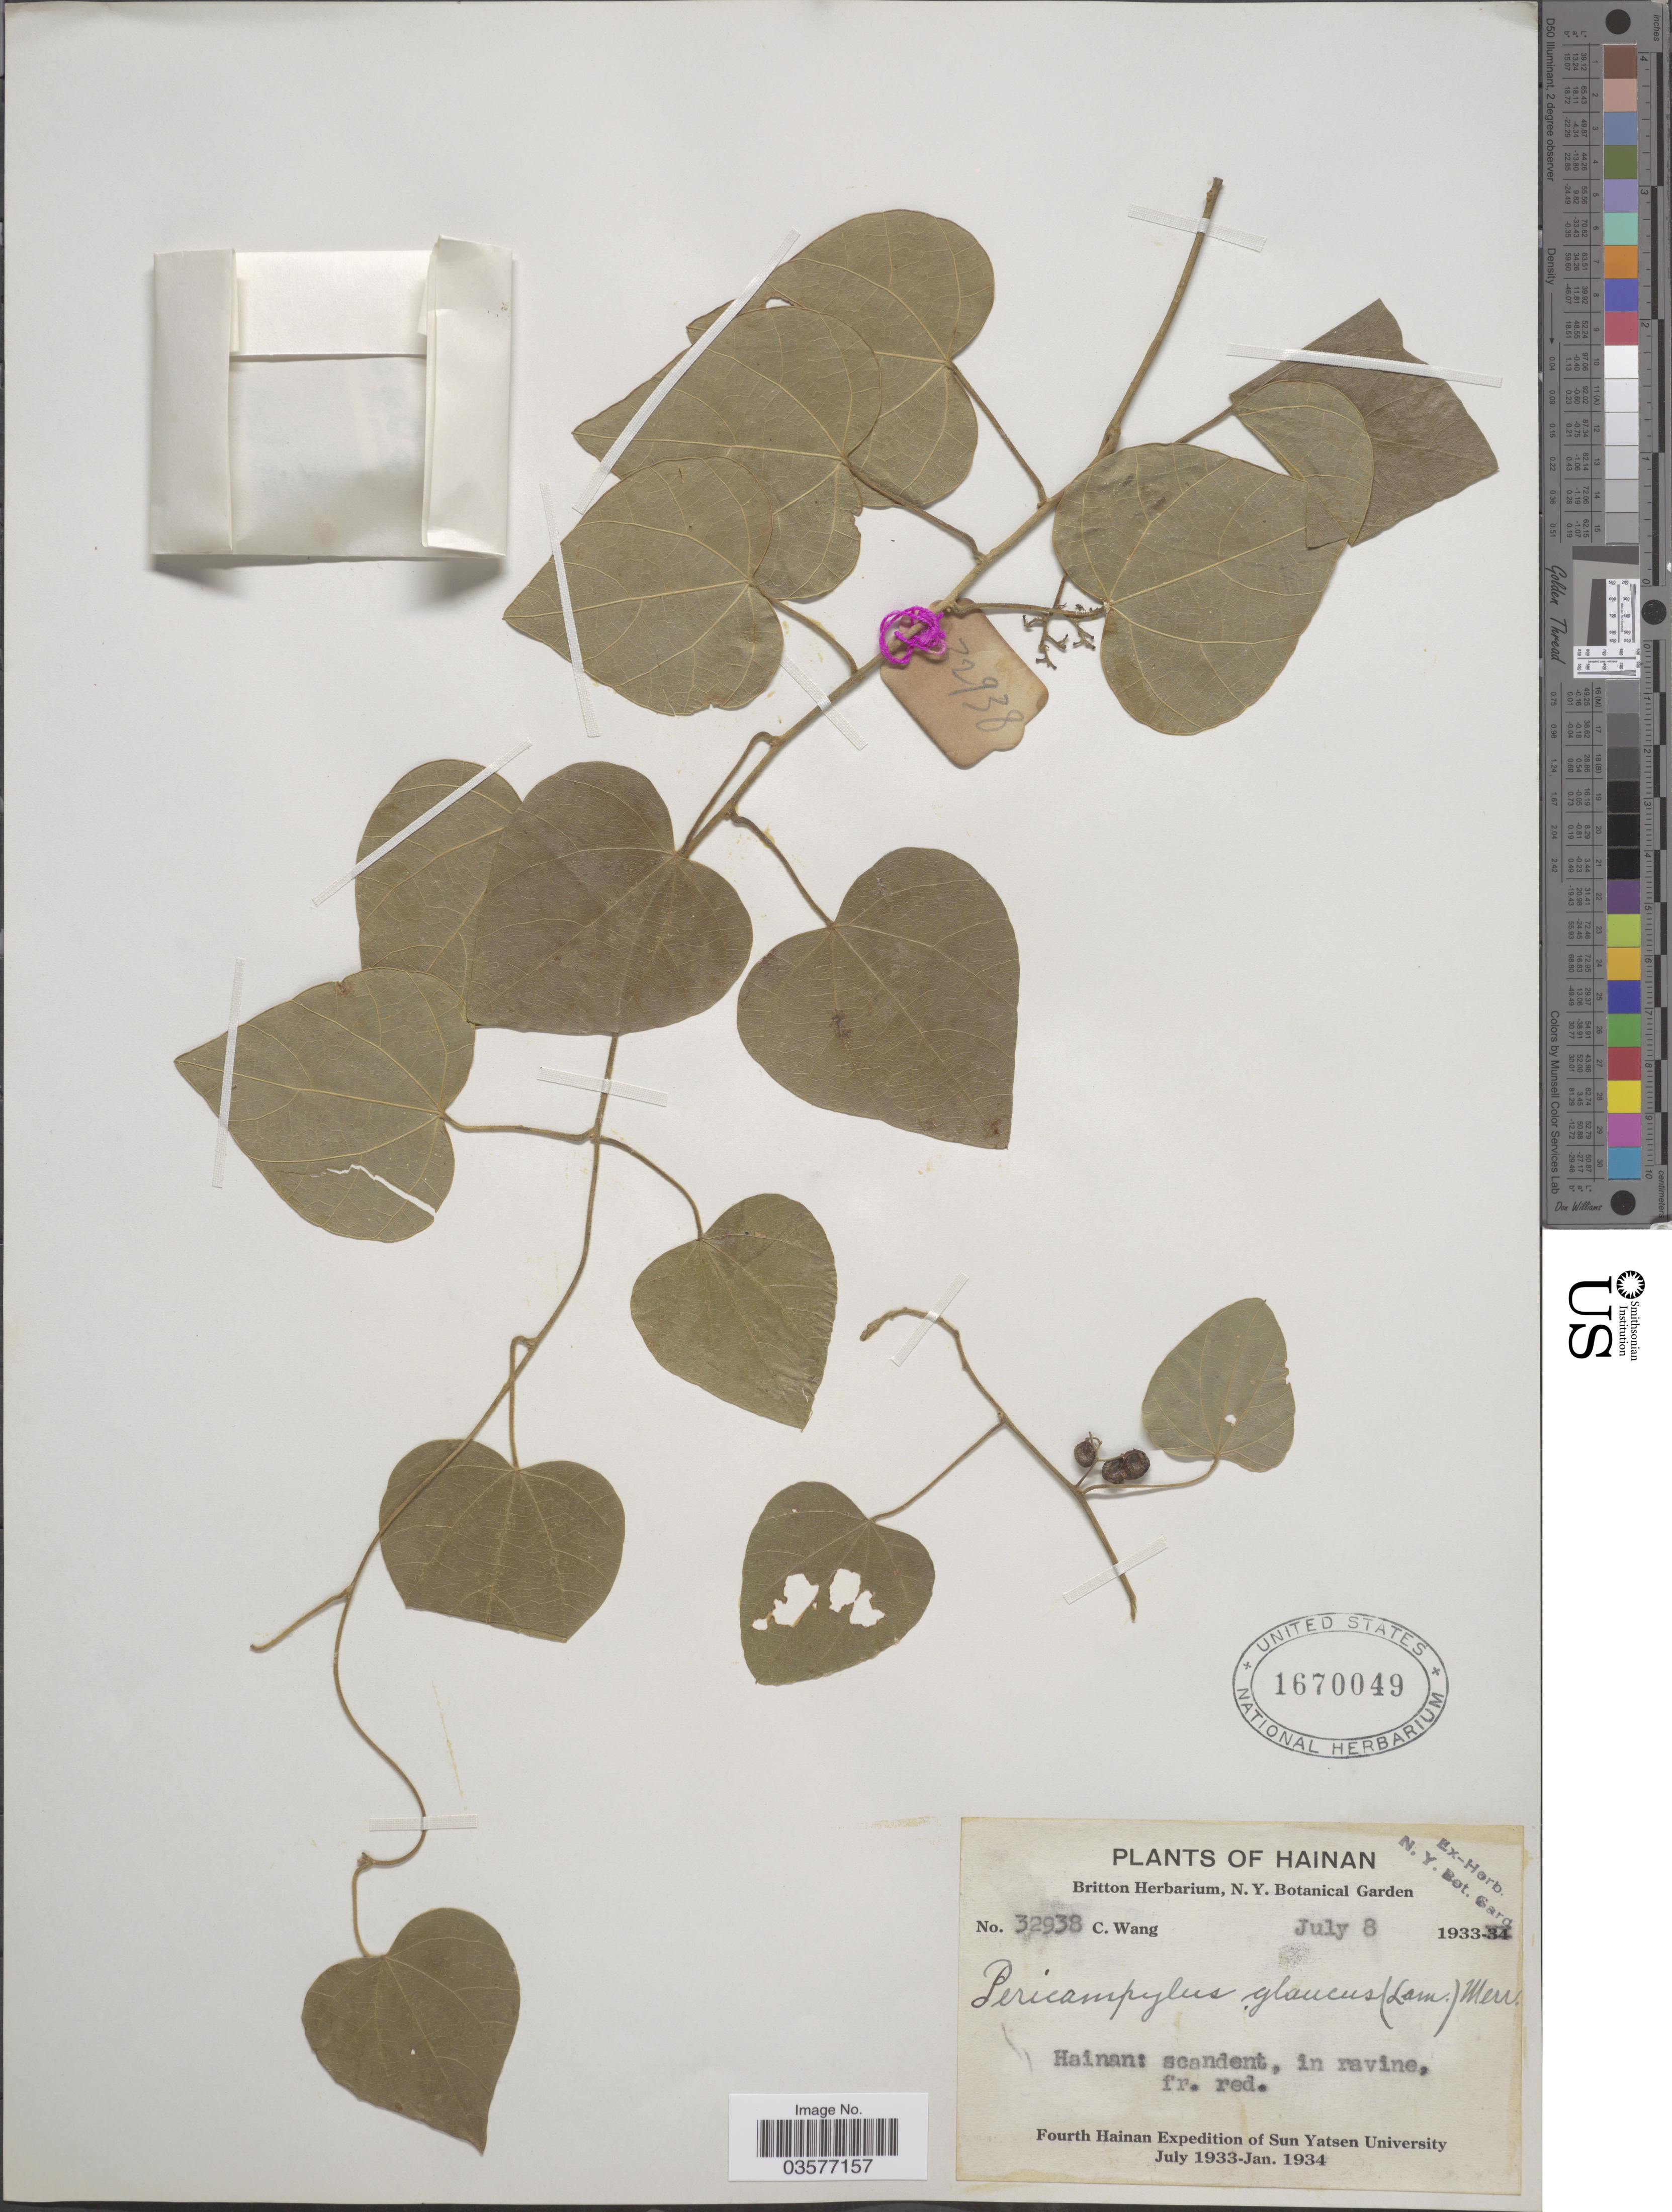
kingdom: Plantae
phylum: Tracheophyta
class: Magnoliopsida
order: Ranunculales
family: Menispermaceae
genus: Pericampylus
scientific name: Pericampylus glaucus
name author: (Lam.) Merr.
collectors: C. Wang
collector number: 32938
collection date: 1933-07-08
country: China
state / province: Hainan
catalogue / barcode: US 1670049